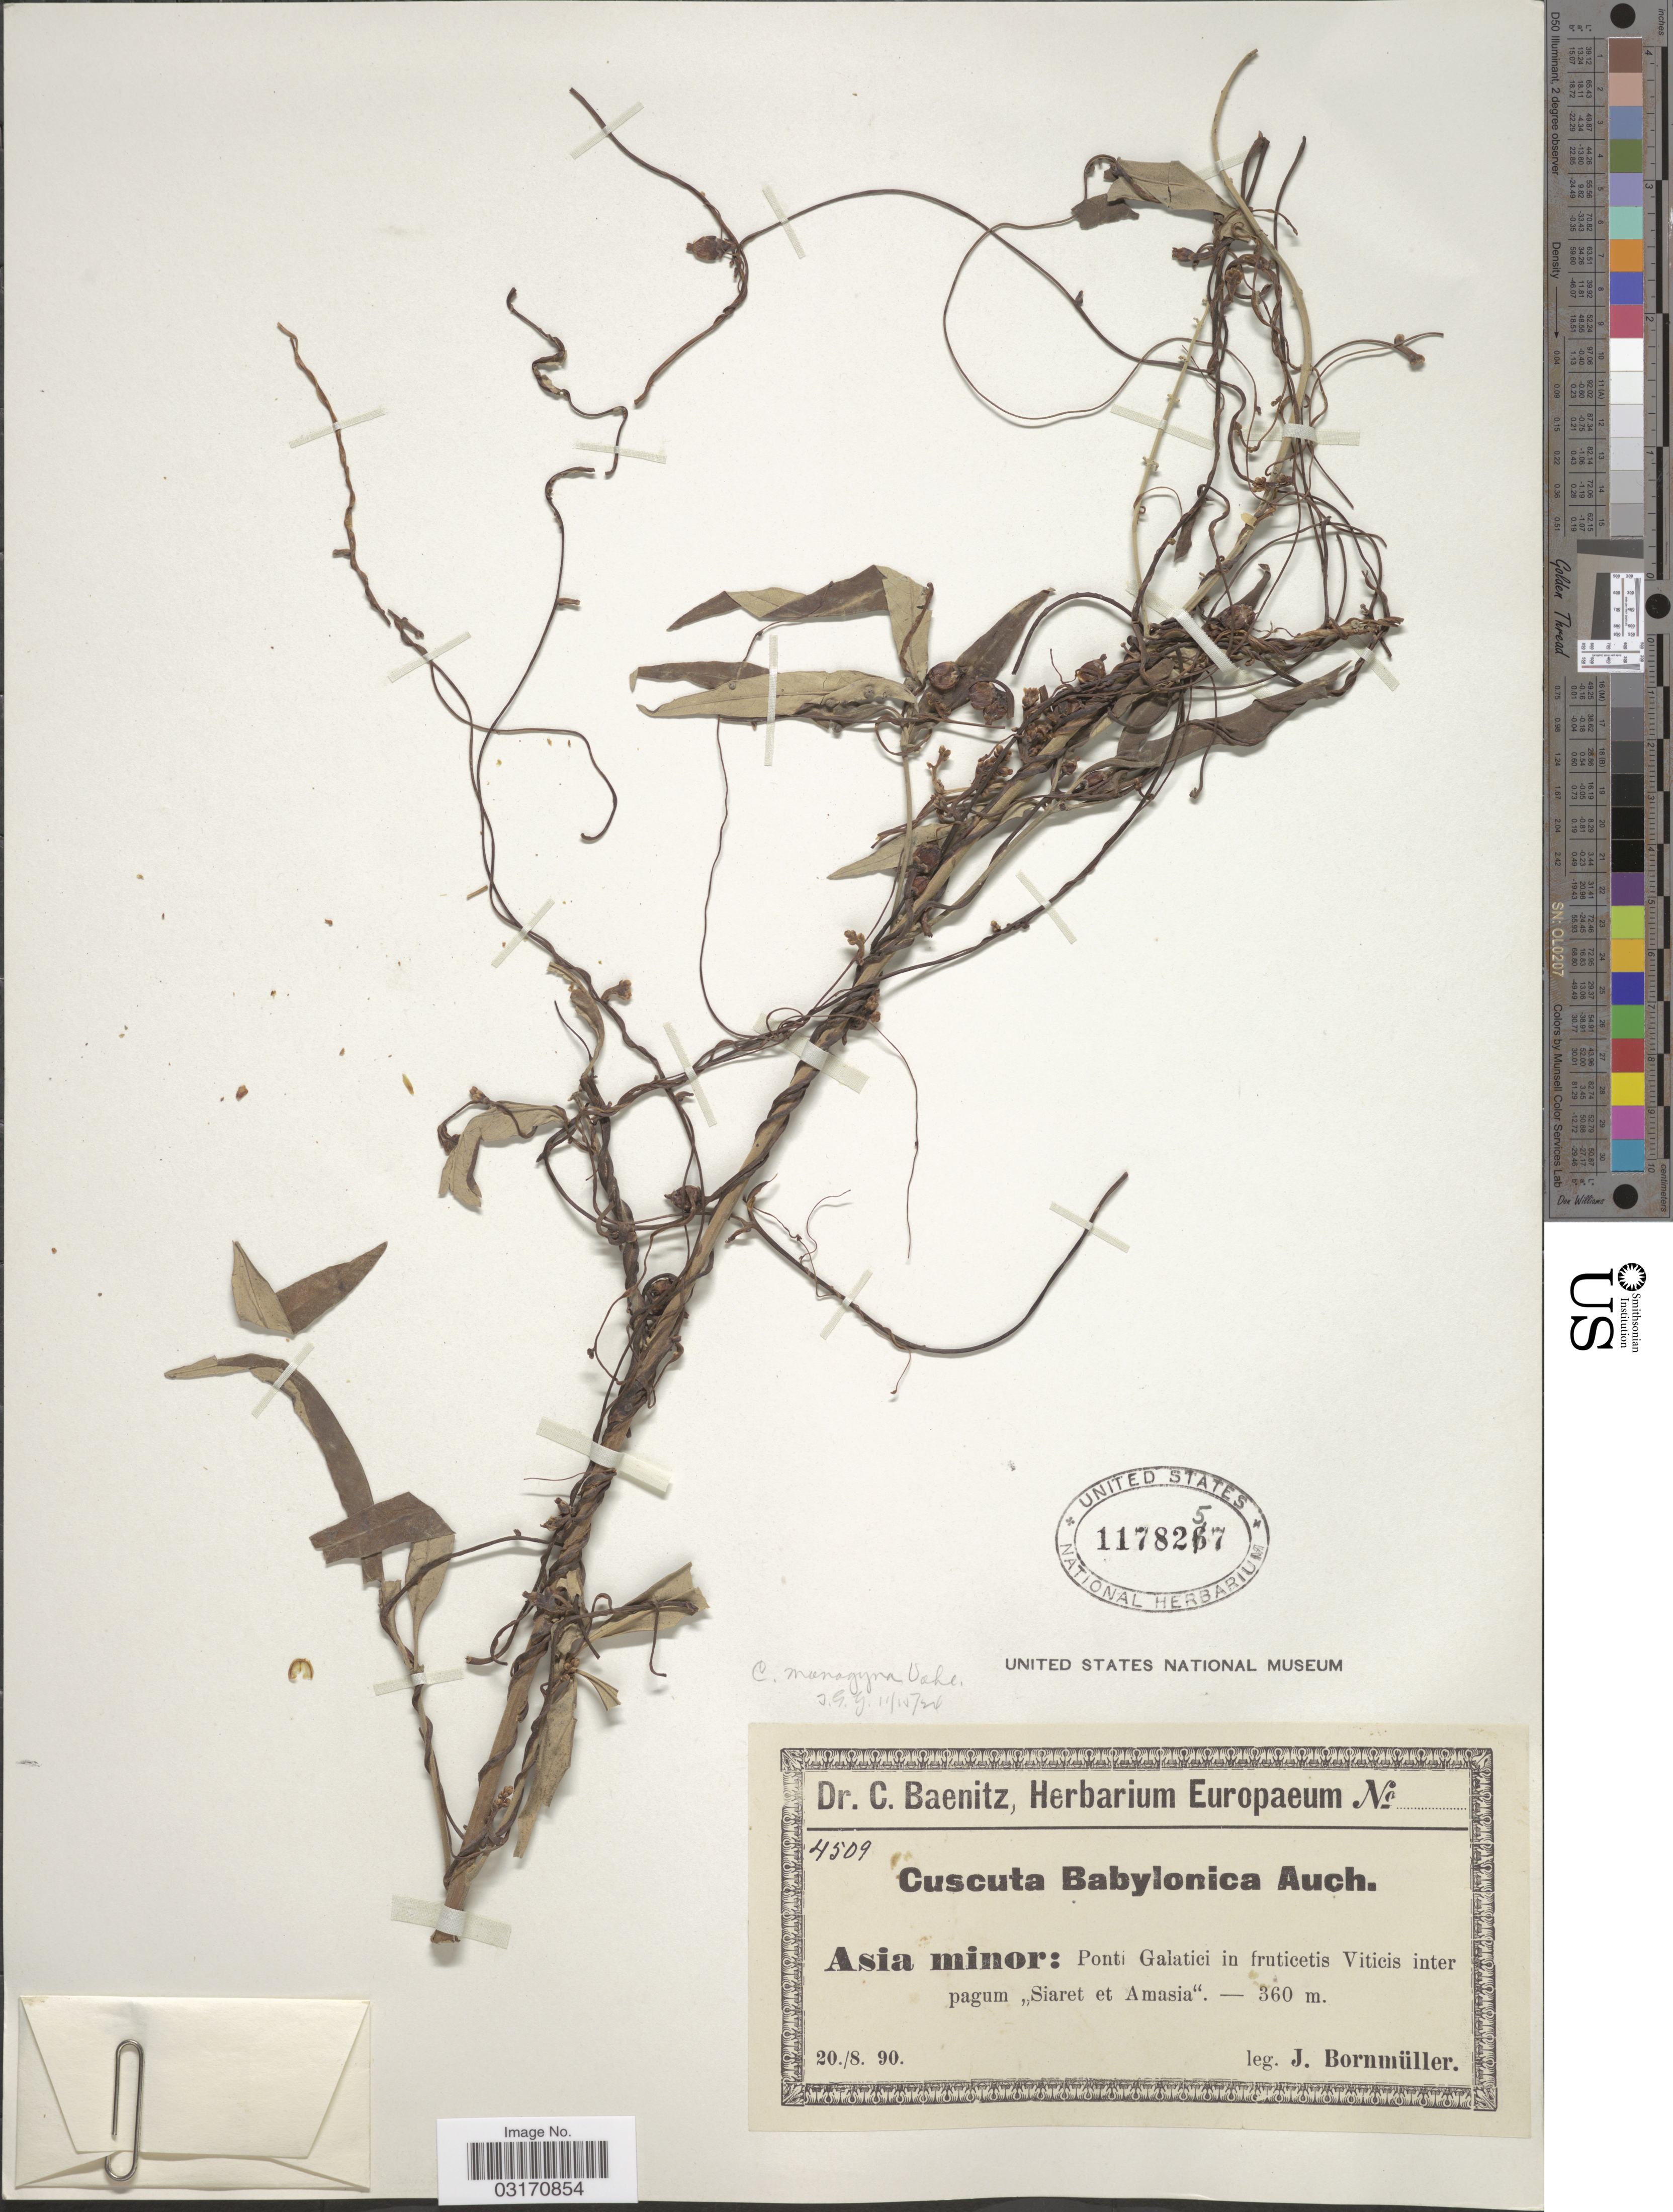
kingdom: Plantae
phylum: Tracheophyta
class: Magnoliopsida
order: Solanales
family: Convolvulaceae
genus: Cuscuta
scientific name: Cuscuta monogyna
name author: Vahl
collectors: J. Bornmüller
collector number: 4509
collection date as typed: Transcribed d/m/y: 20/8/90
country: Turkey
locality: Asia minor: Ponti Galatici in fruticetis Viticis inter pagum "Siaret et Amasia".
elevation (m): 360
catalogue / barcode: US 117257